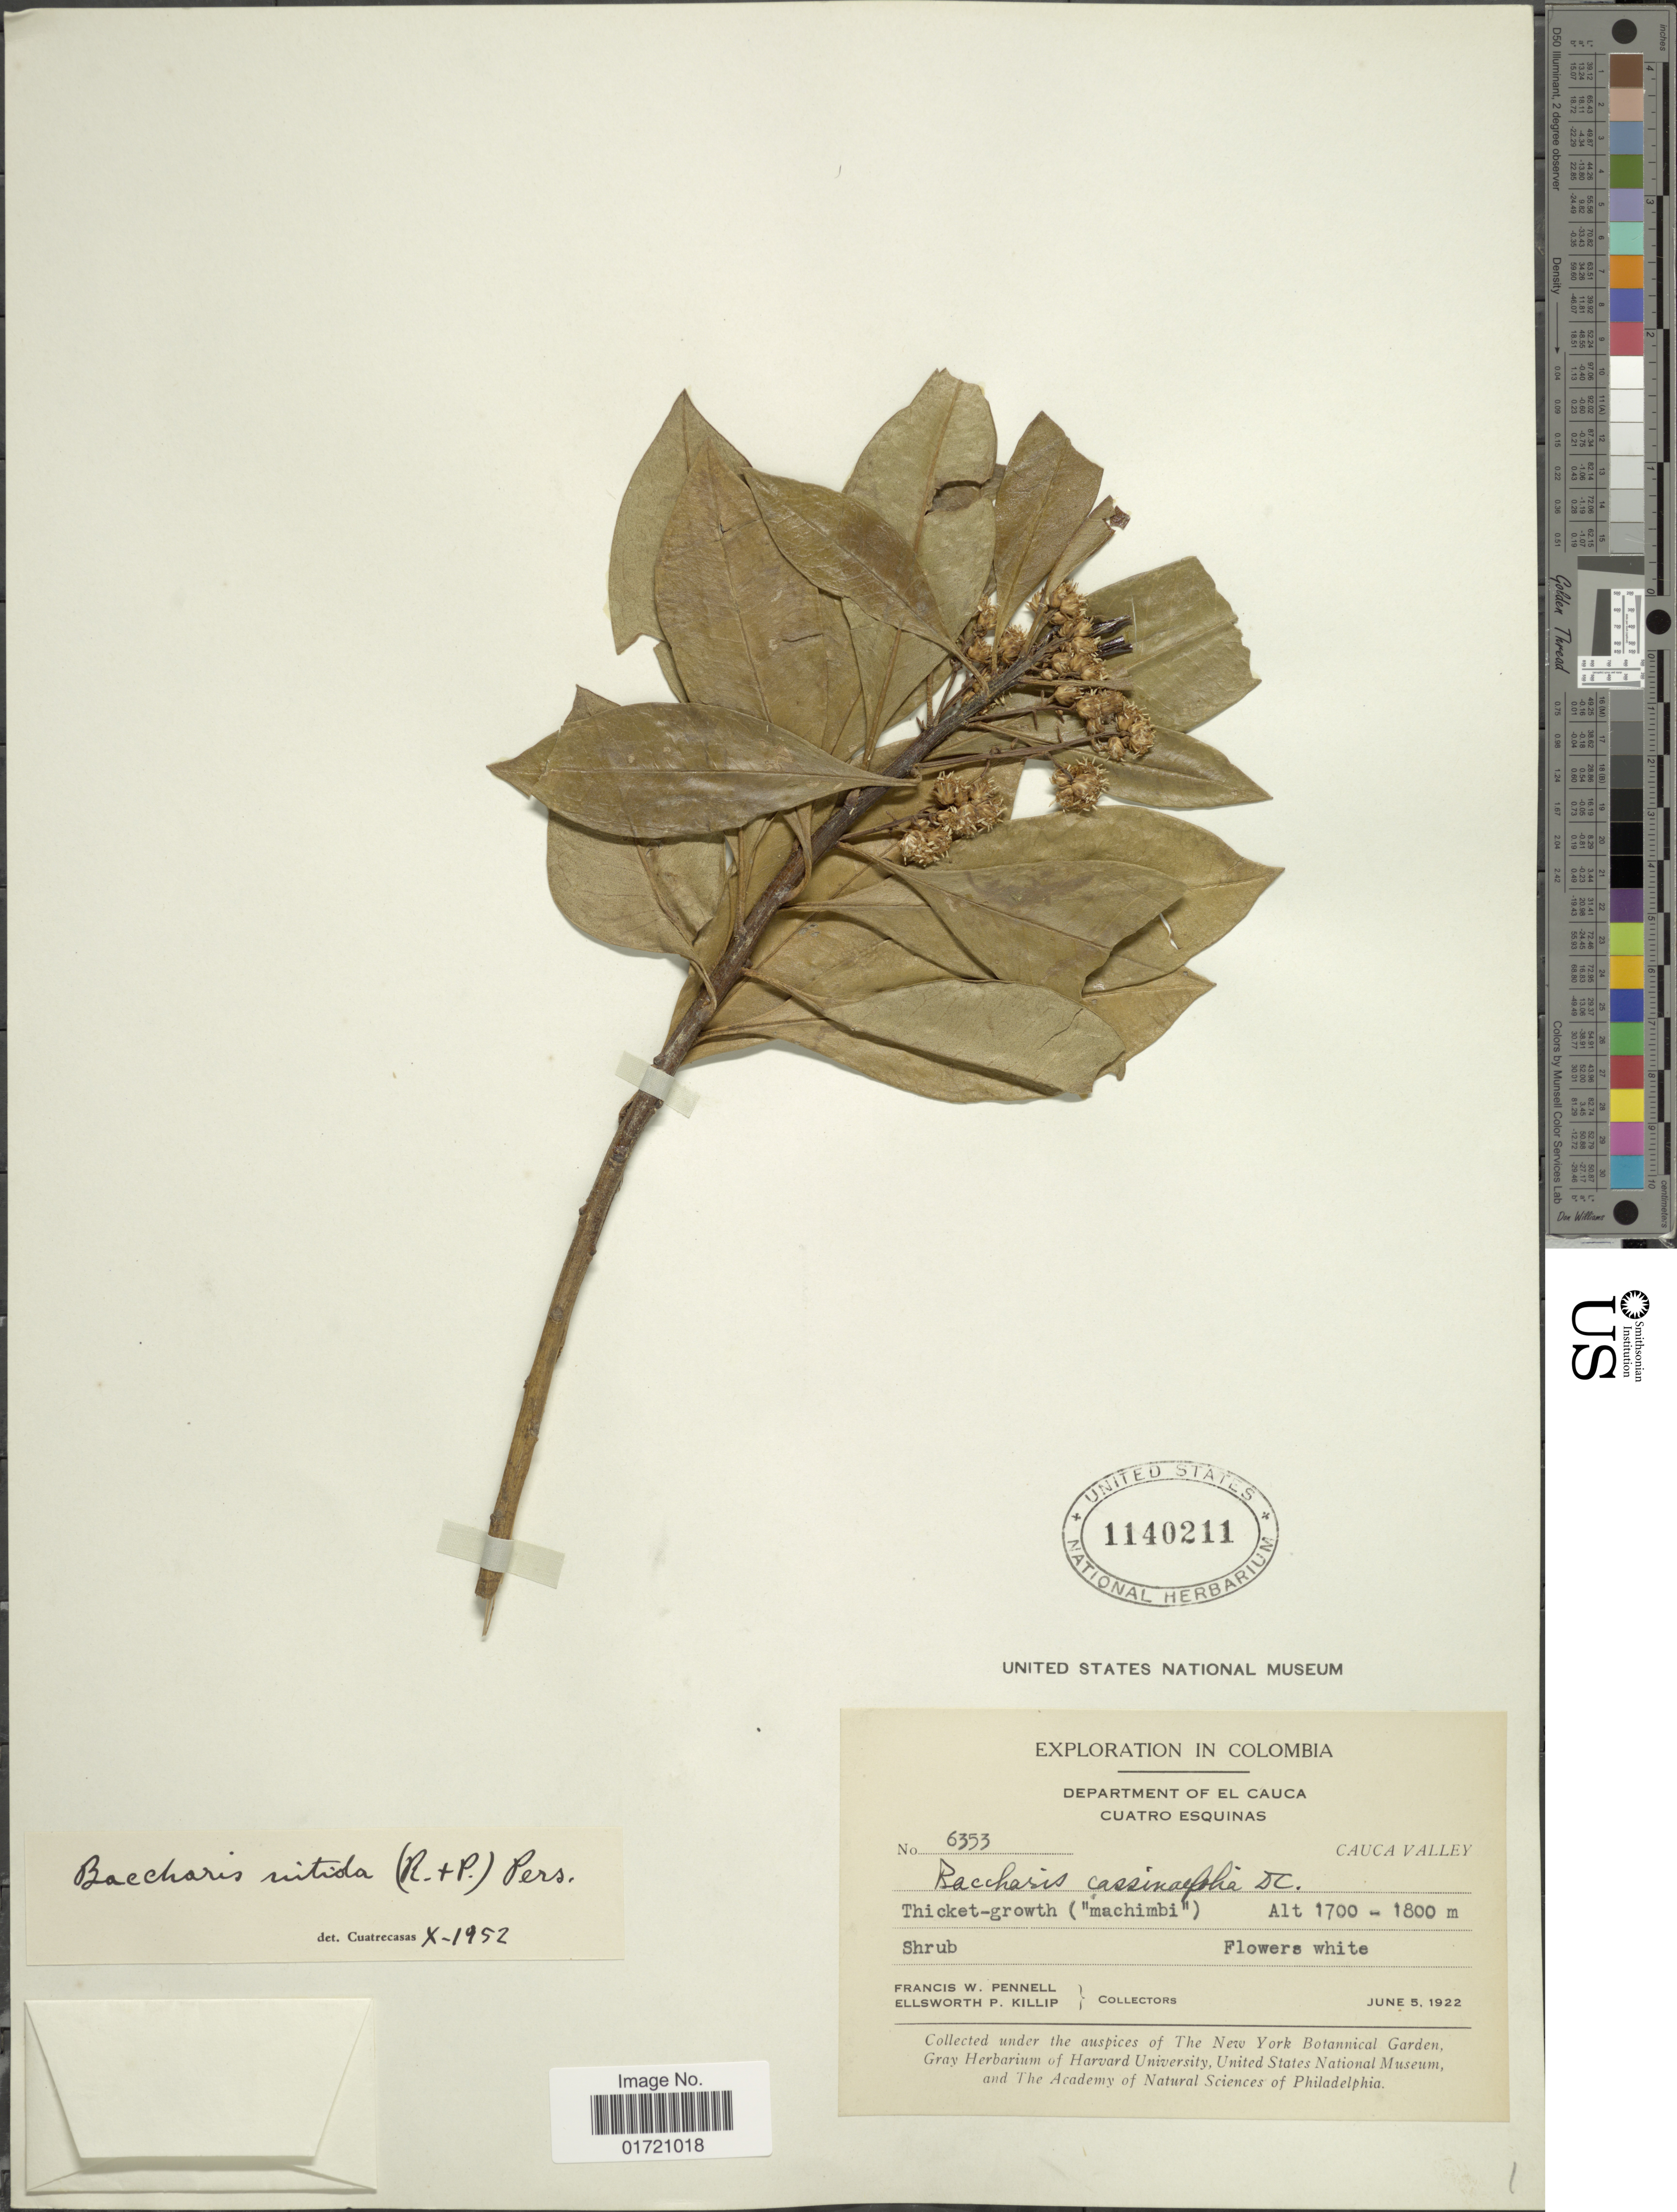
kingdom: Plantae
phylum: Tracheophyta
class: Magnoliopsida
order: Asterales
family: Asteraceae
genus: Baccharis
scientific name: Baccharis nitida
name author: (Ruiz & Pav.) Pers.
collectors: F. W. Pennell & E. P. Killip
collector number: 6353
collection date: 1922-06-05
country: Colombia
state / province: Cauca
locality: Department of El Cauca. Cuatro Esquinas. Cauca Valley. Thicket-growth ("machimbi").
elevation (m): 1700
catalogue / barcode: US 1140211